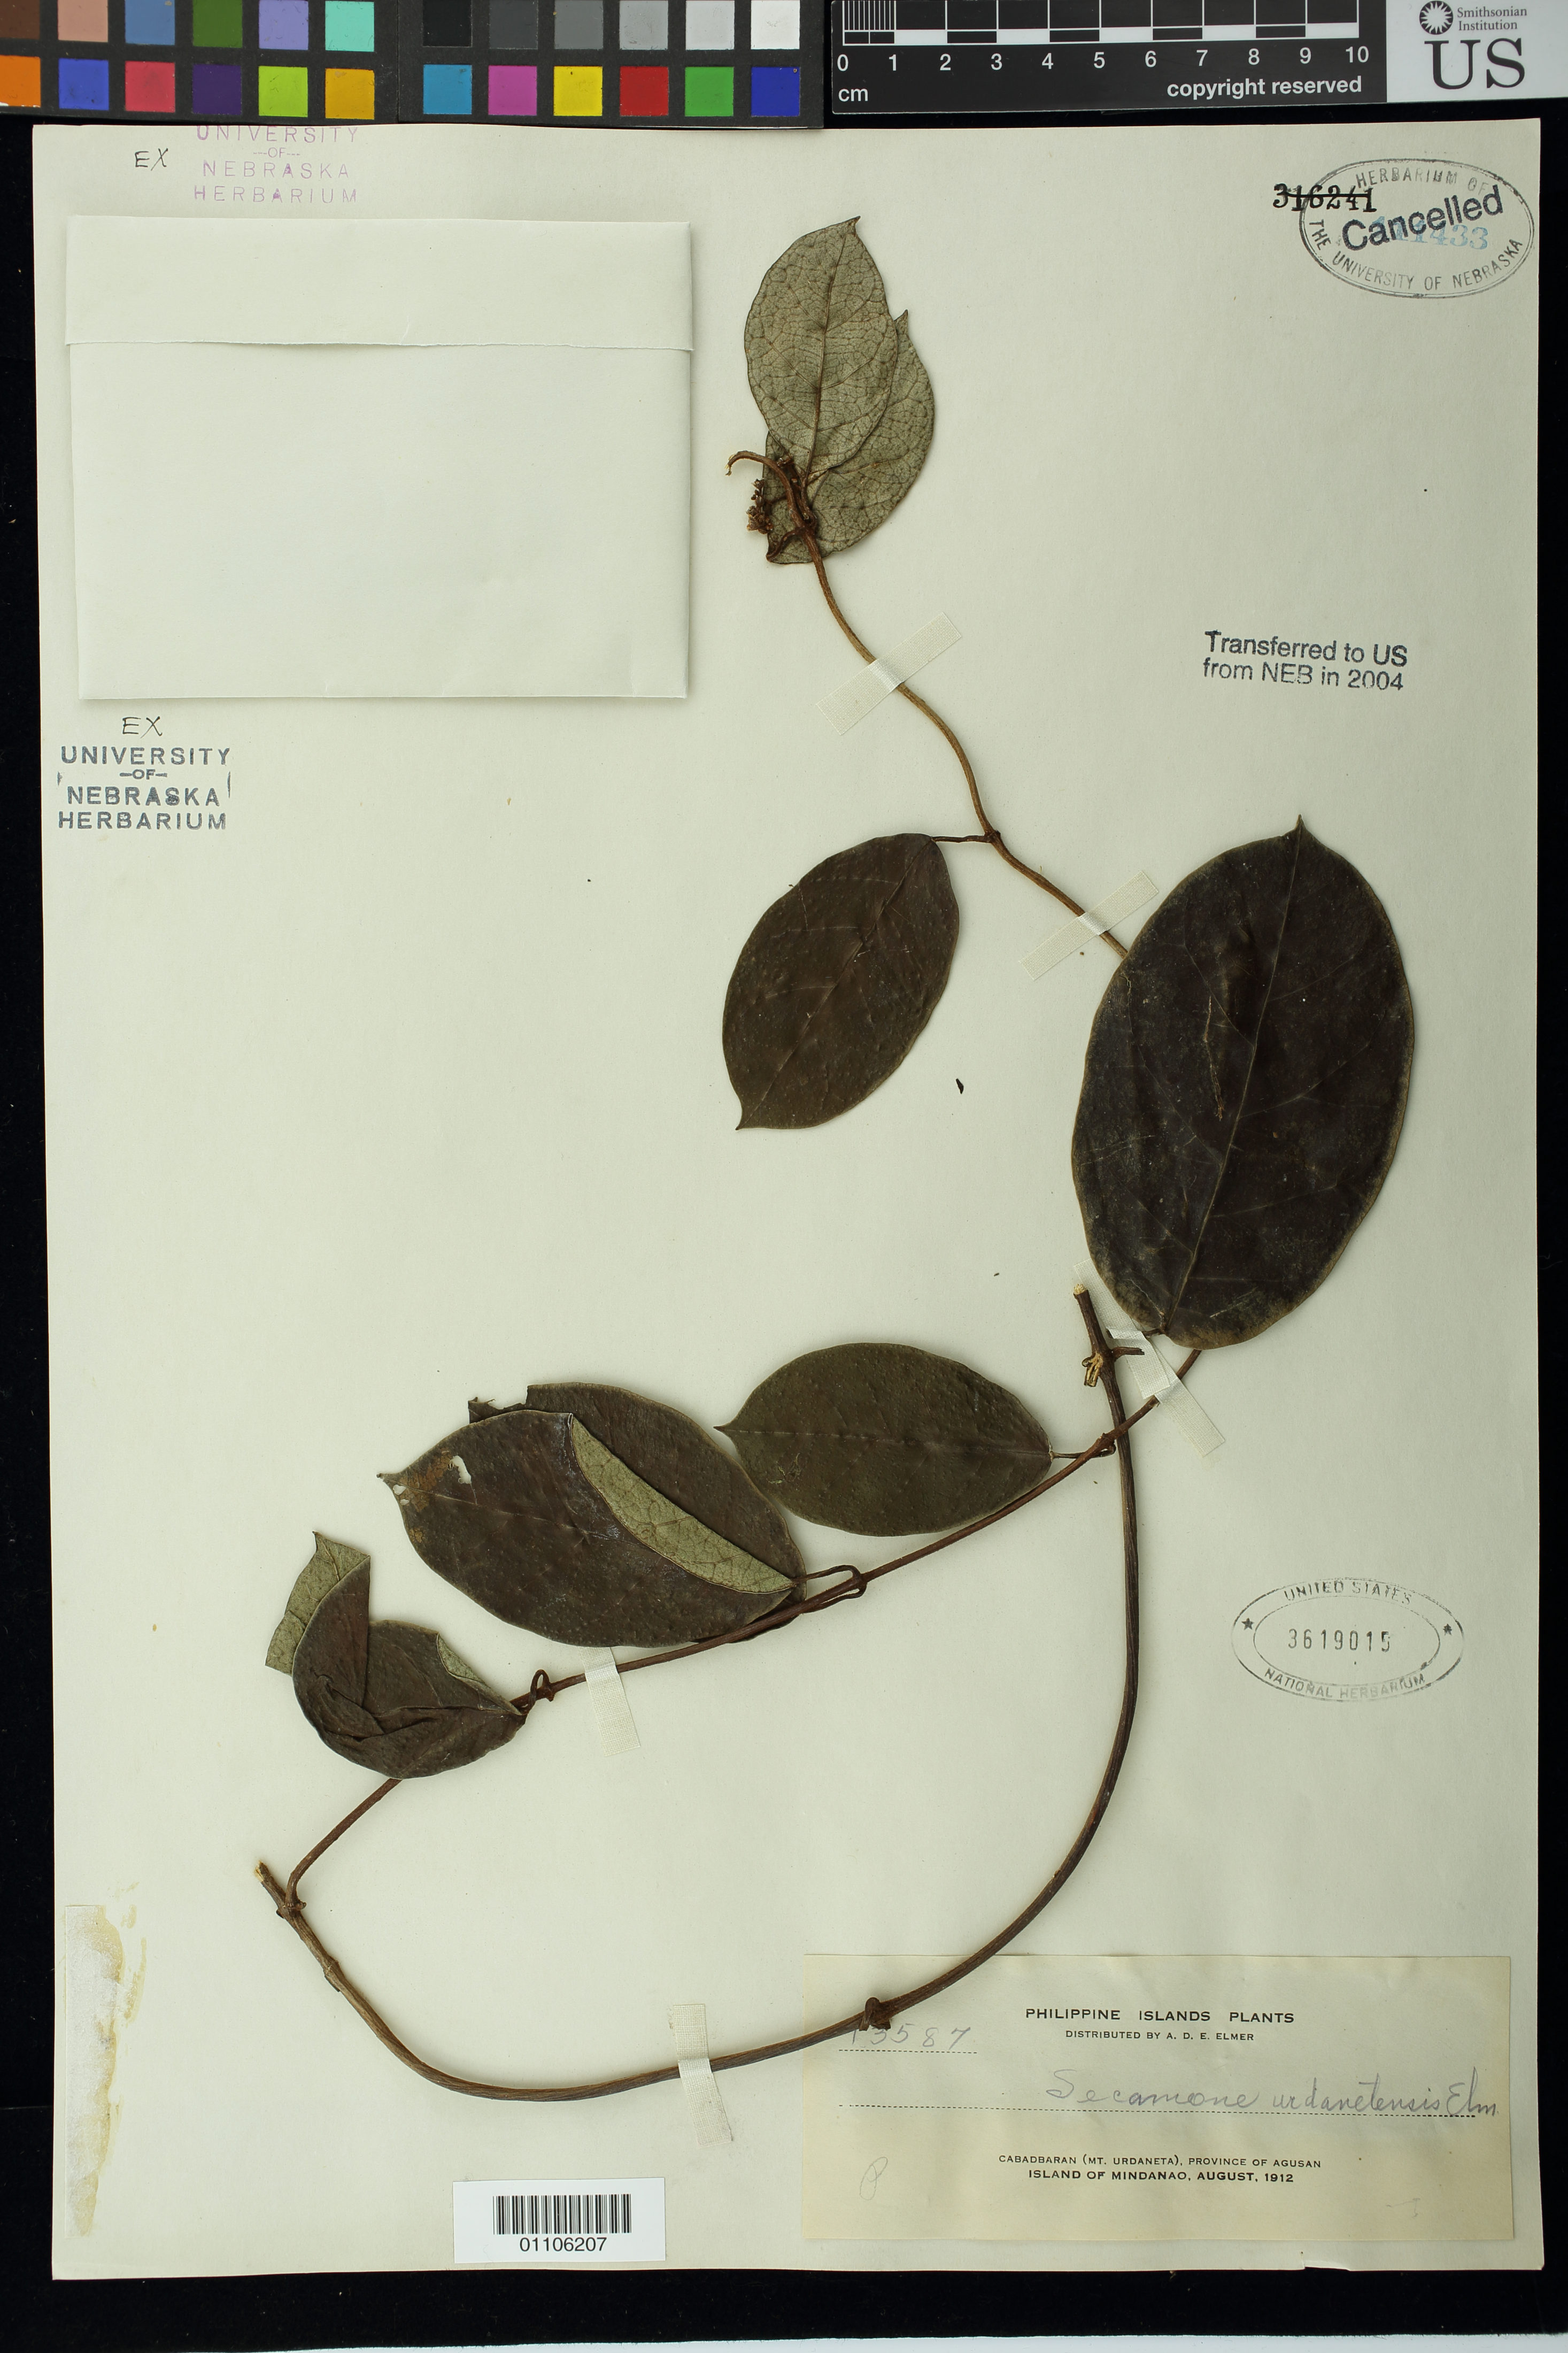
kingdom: Plantae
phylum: Tracheophyta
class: Magnoliopsida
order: Gentianales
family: Apocynaceae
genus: Secamone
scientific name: Secamone urdanetensis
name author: Elmer ex Tsiang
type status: Isotype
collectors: A. D. E. Elmer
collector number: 13587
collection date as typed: Aug 1912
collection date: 1912-08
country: Philippines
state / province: Caraga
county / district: Agusan del Norte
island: Mindanao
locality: Cabadbaran (Mt. Urdaneta), Province of Agusan, Island of Mindanao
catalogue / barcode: US 3619015